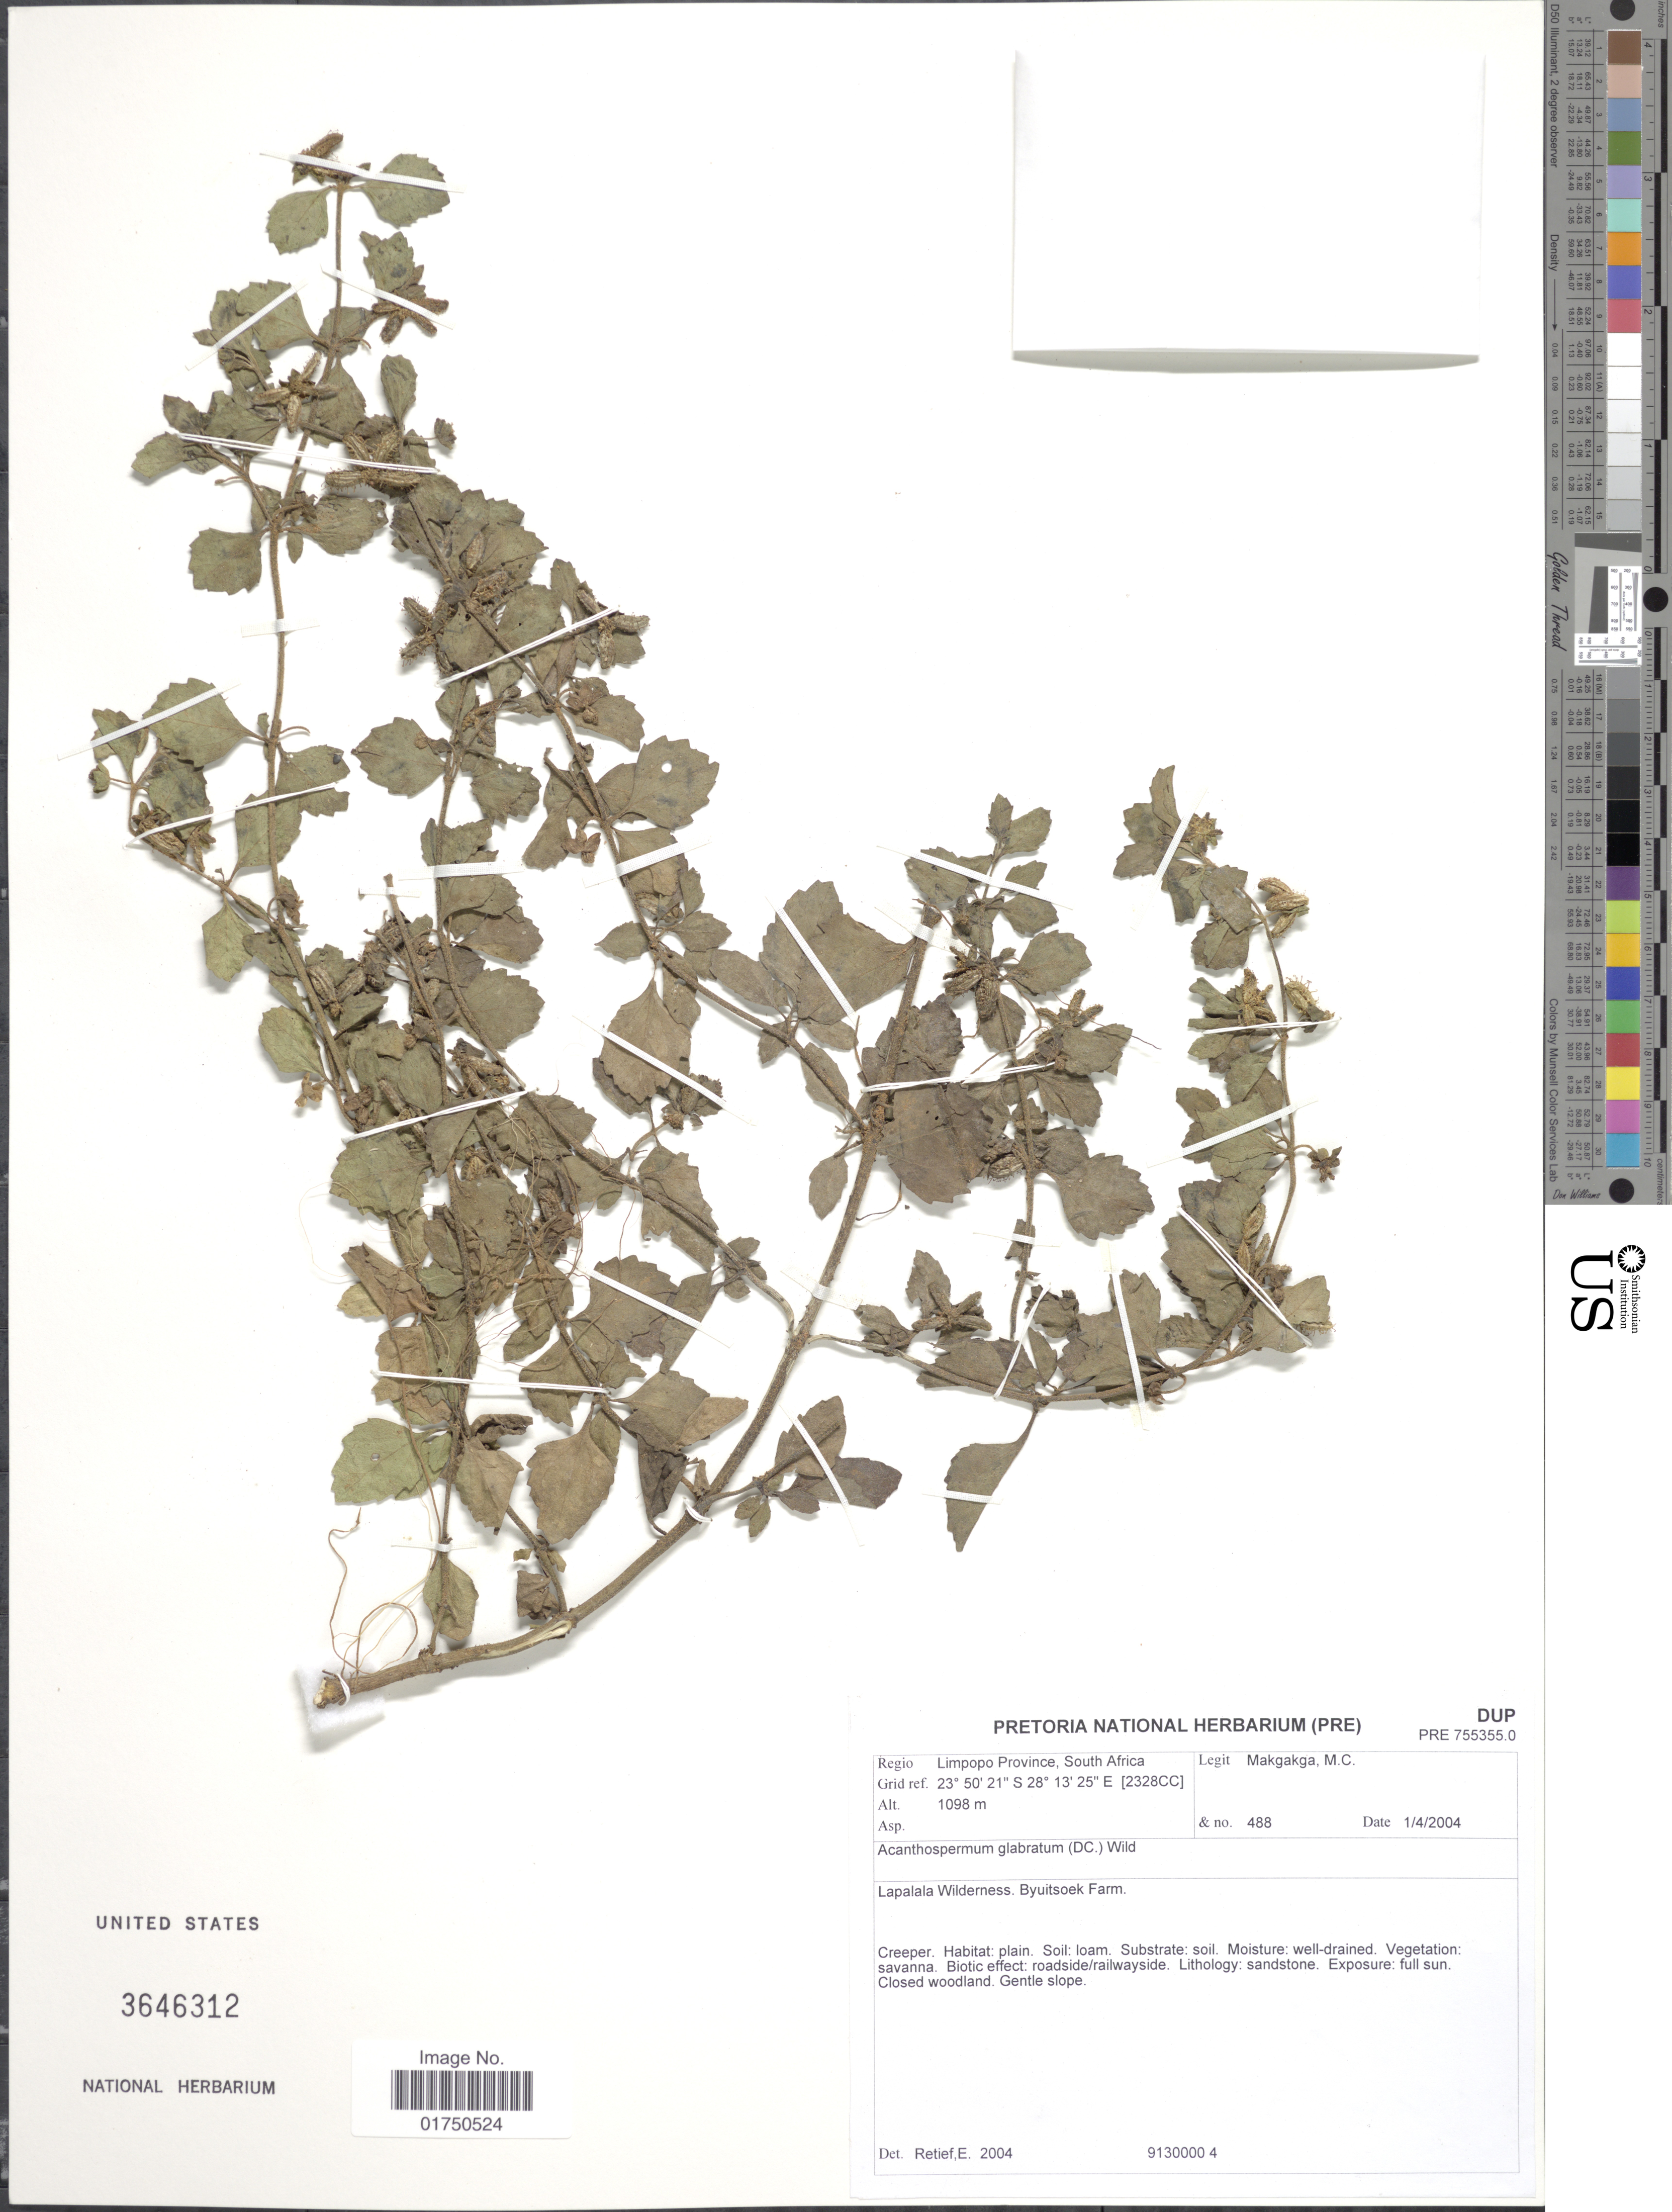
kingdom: Plantae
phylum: Tracheophyta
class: Magnoliopsida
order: Asterales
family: Asteraceae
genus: Acanthospermum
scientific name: Acanthospermum glabratum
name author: (DC.) Wild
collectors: M. Makgakga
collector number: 488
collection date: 2004-04-01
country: South Africa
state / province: Limpopo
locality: Regio Limpopo Province, South Africa. Lapalala Wilderness. Byuitsoek Farm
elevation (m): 1098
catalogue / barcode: US 3646312